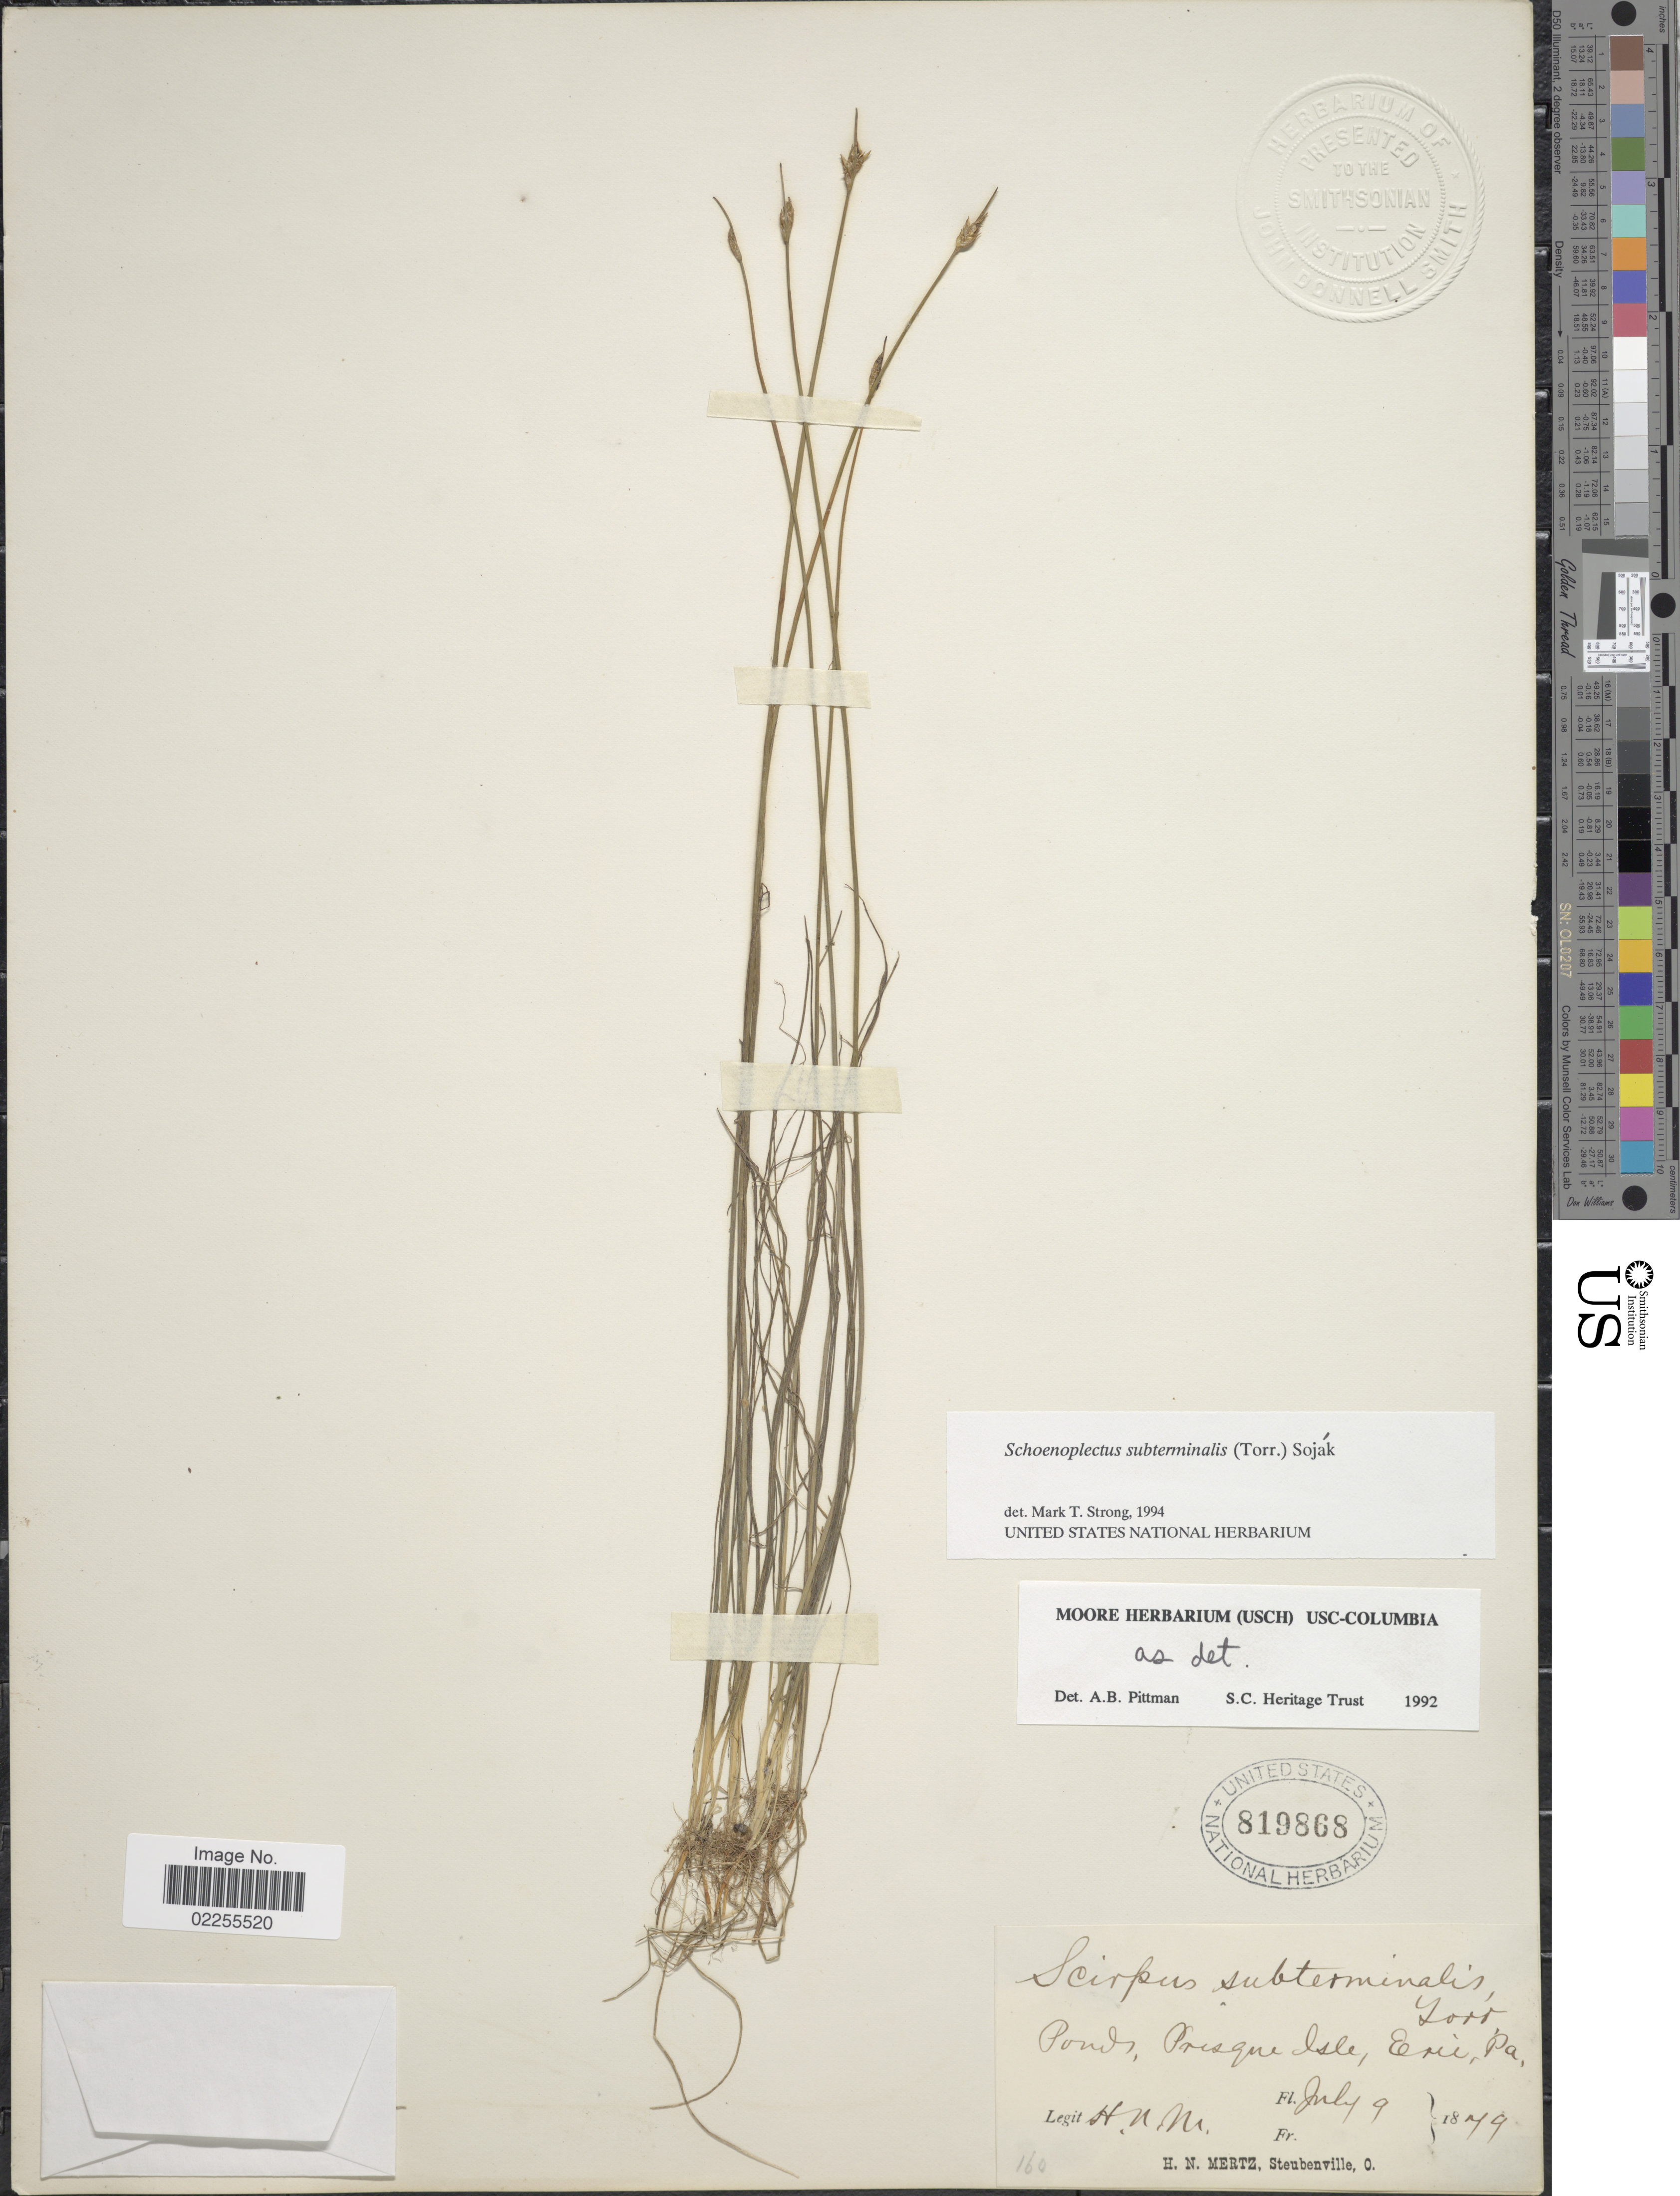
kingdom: Plantae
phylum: Tracheophyta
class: Liliopsida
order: Poales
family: Cyperaceae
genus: Schoenoplectus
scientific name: Schoenoplectus subterminalis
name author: (Torr.) Soják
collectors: H. Mertz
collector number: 160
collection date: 1879-07-09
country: United States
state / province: Pennsylvania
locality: Ponds, Presque Isle, Erie.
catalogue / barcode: US 819868